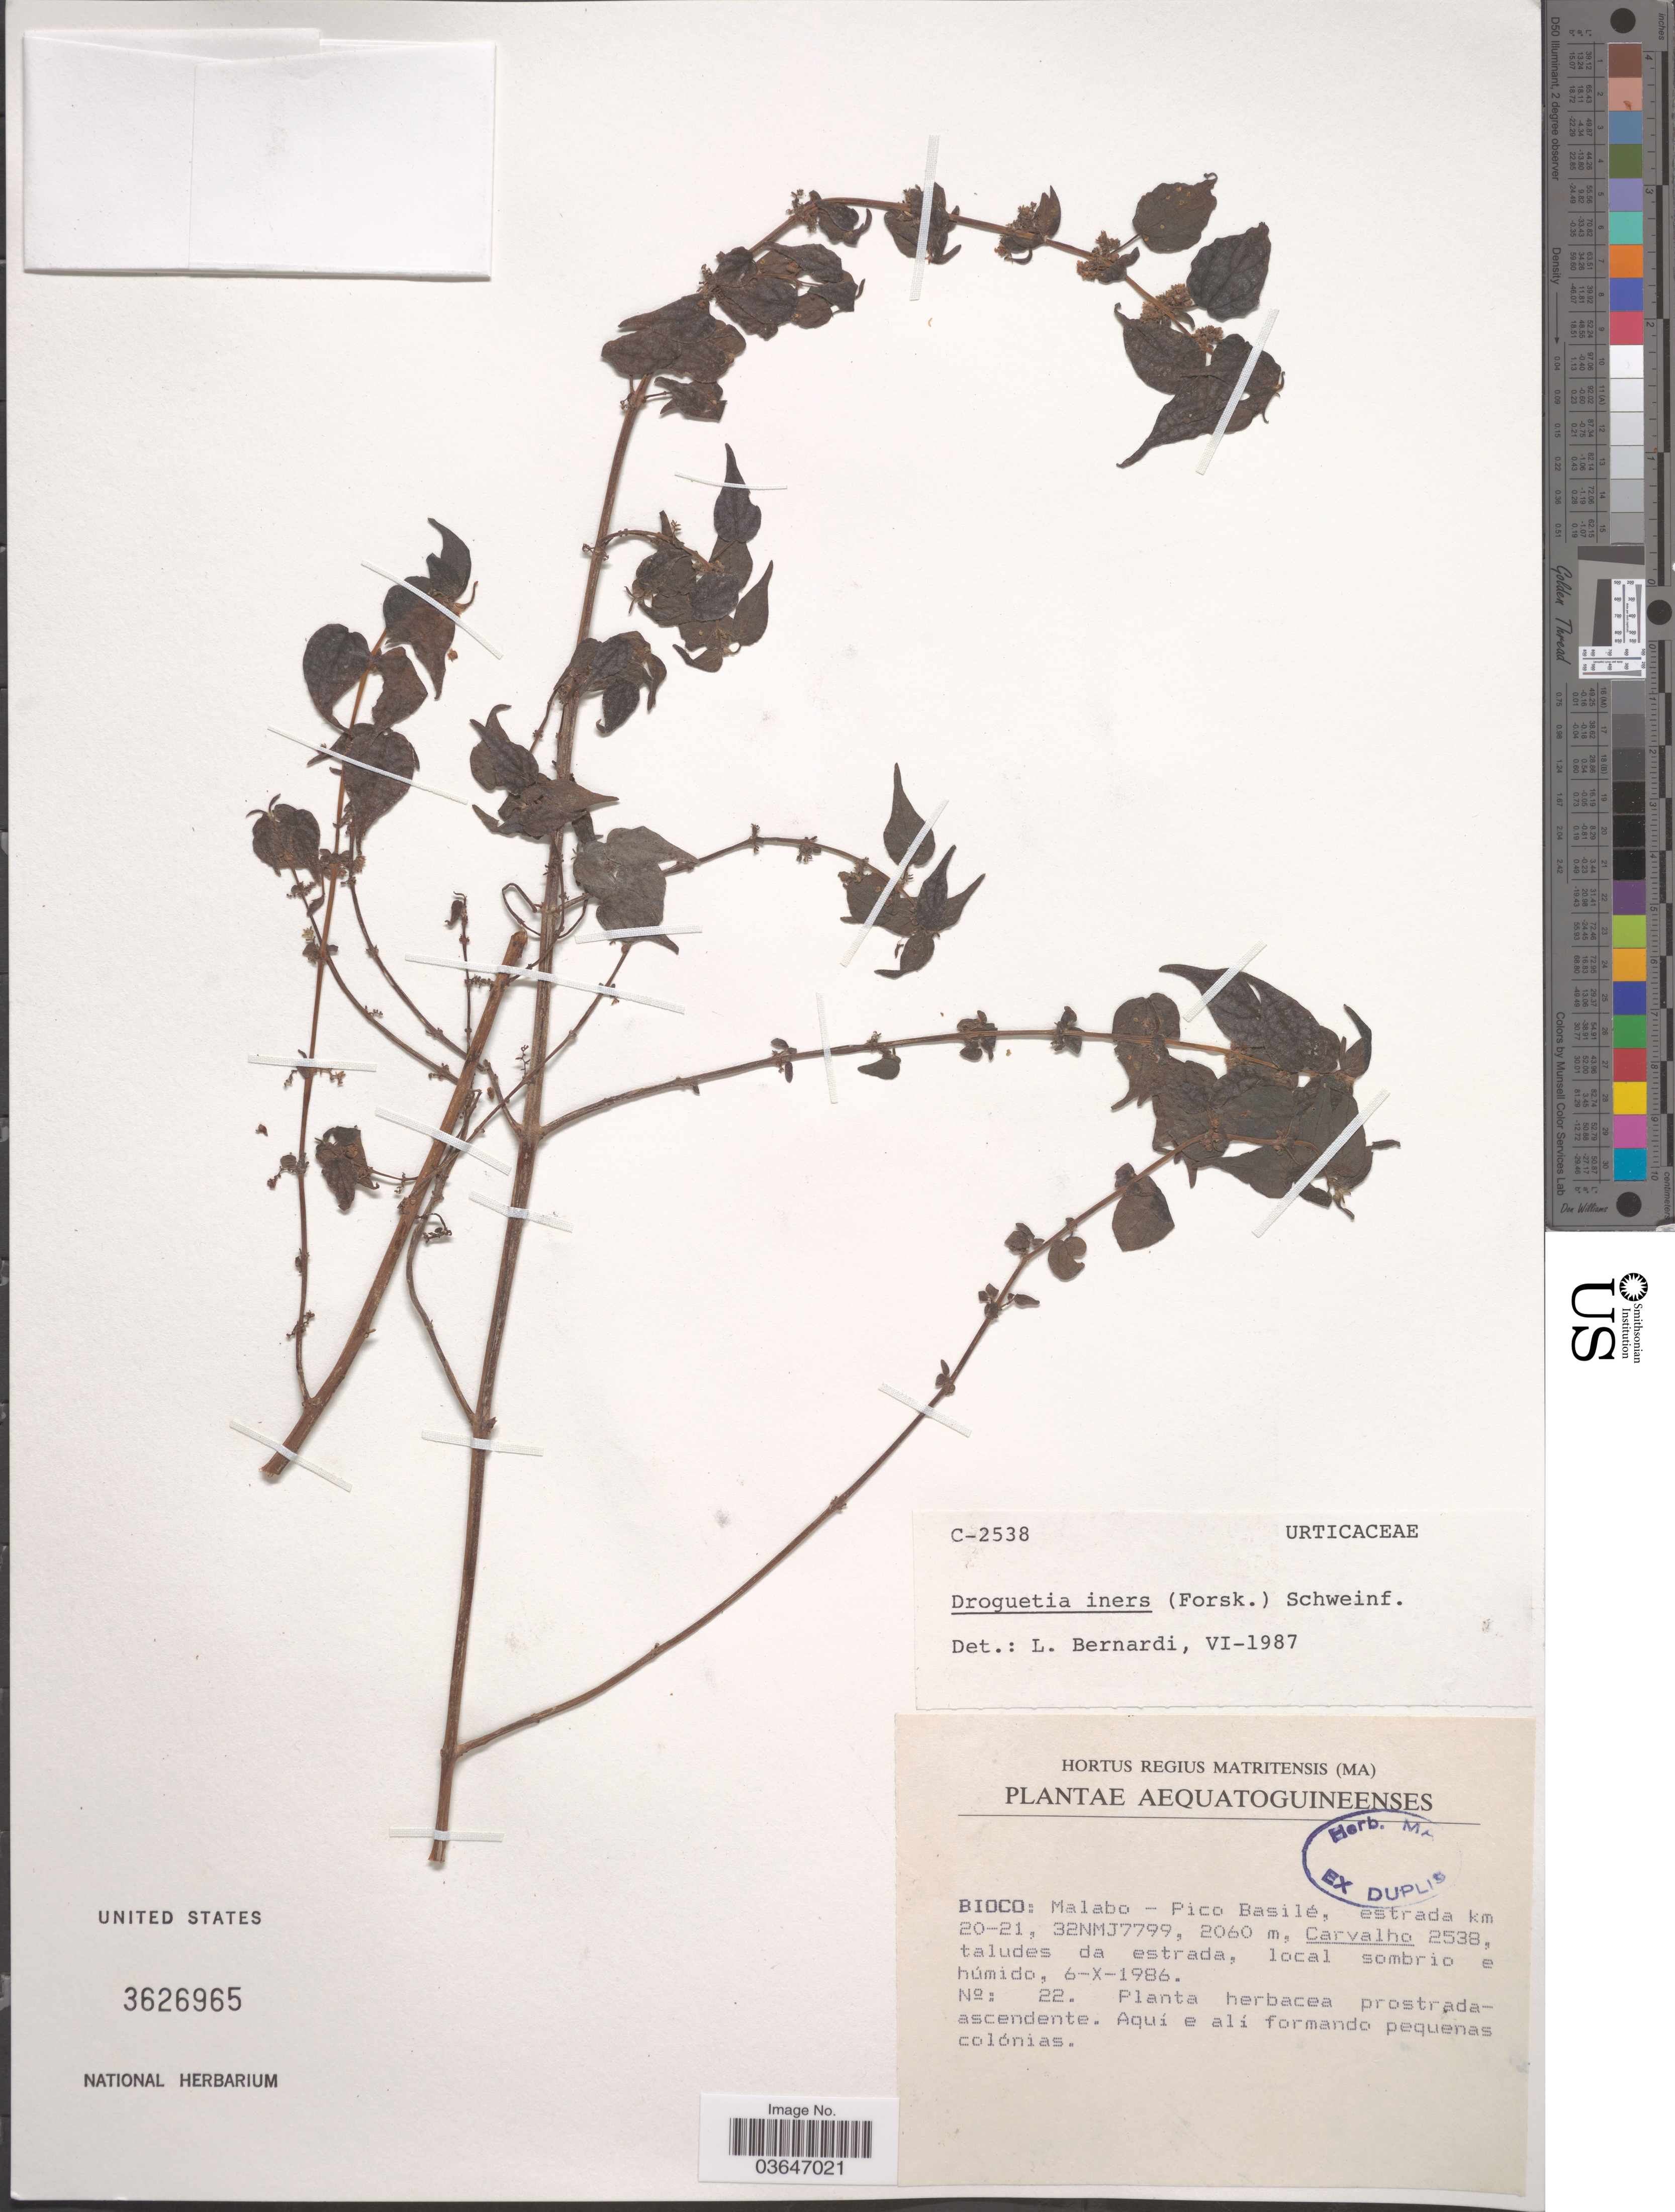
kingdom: Plantae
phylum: Tracheophyta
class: Magnoliopsida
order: Rosales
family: Urticaceae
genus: Droguetia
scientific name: Droguetia iners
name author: (Forssk.) Schweinf.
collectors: Carvalho, --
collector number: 2538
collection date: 1986-10-06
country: Equatorial Guinea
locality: Bioco: Malabo - Pico Basilé, estrada km 20-21, 32NMJ7799.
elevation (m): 2060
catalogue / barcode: US 3626965